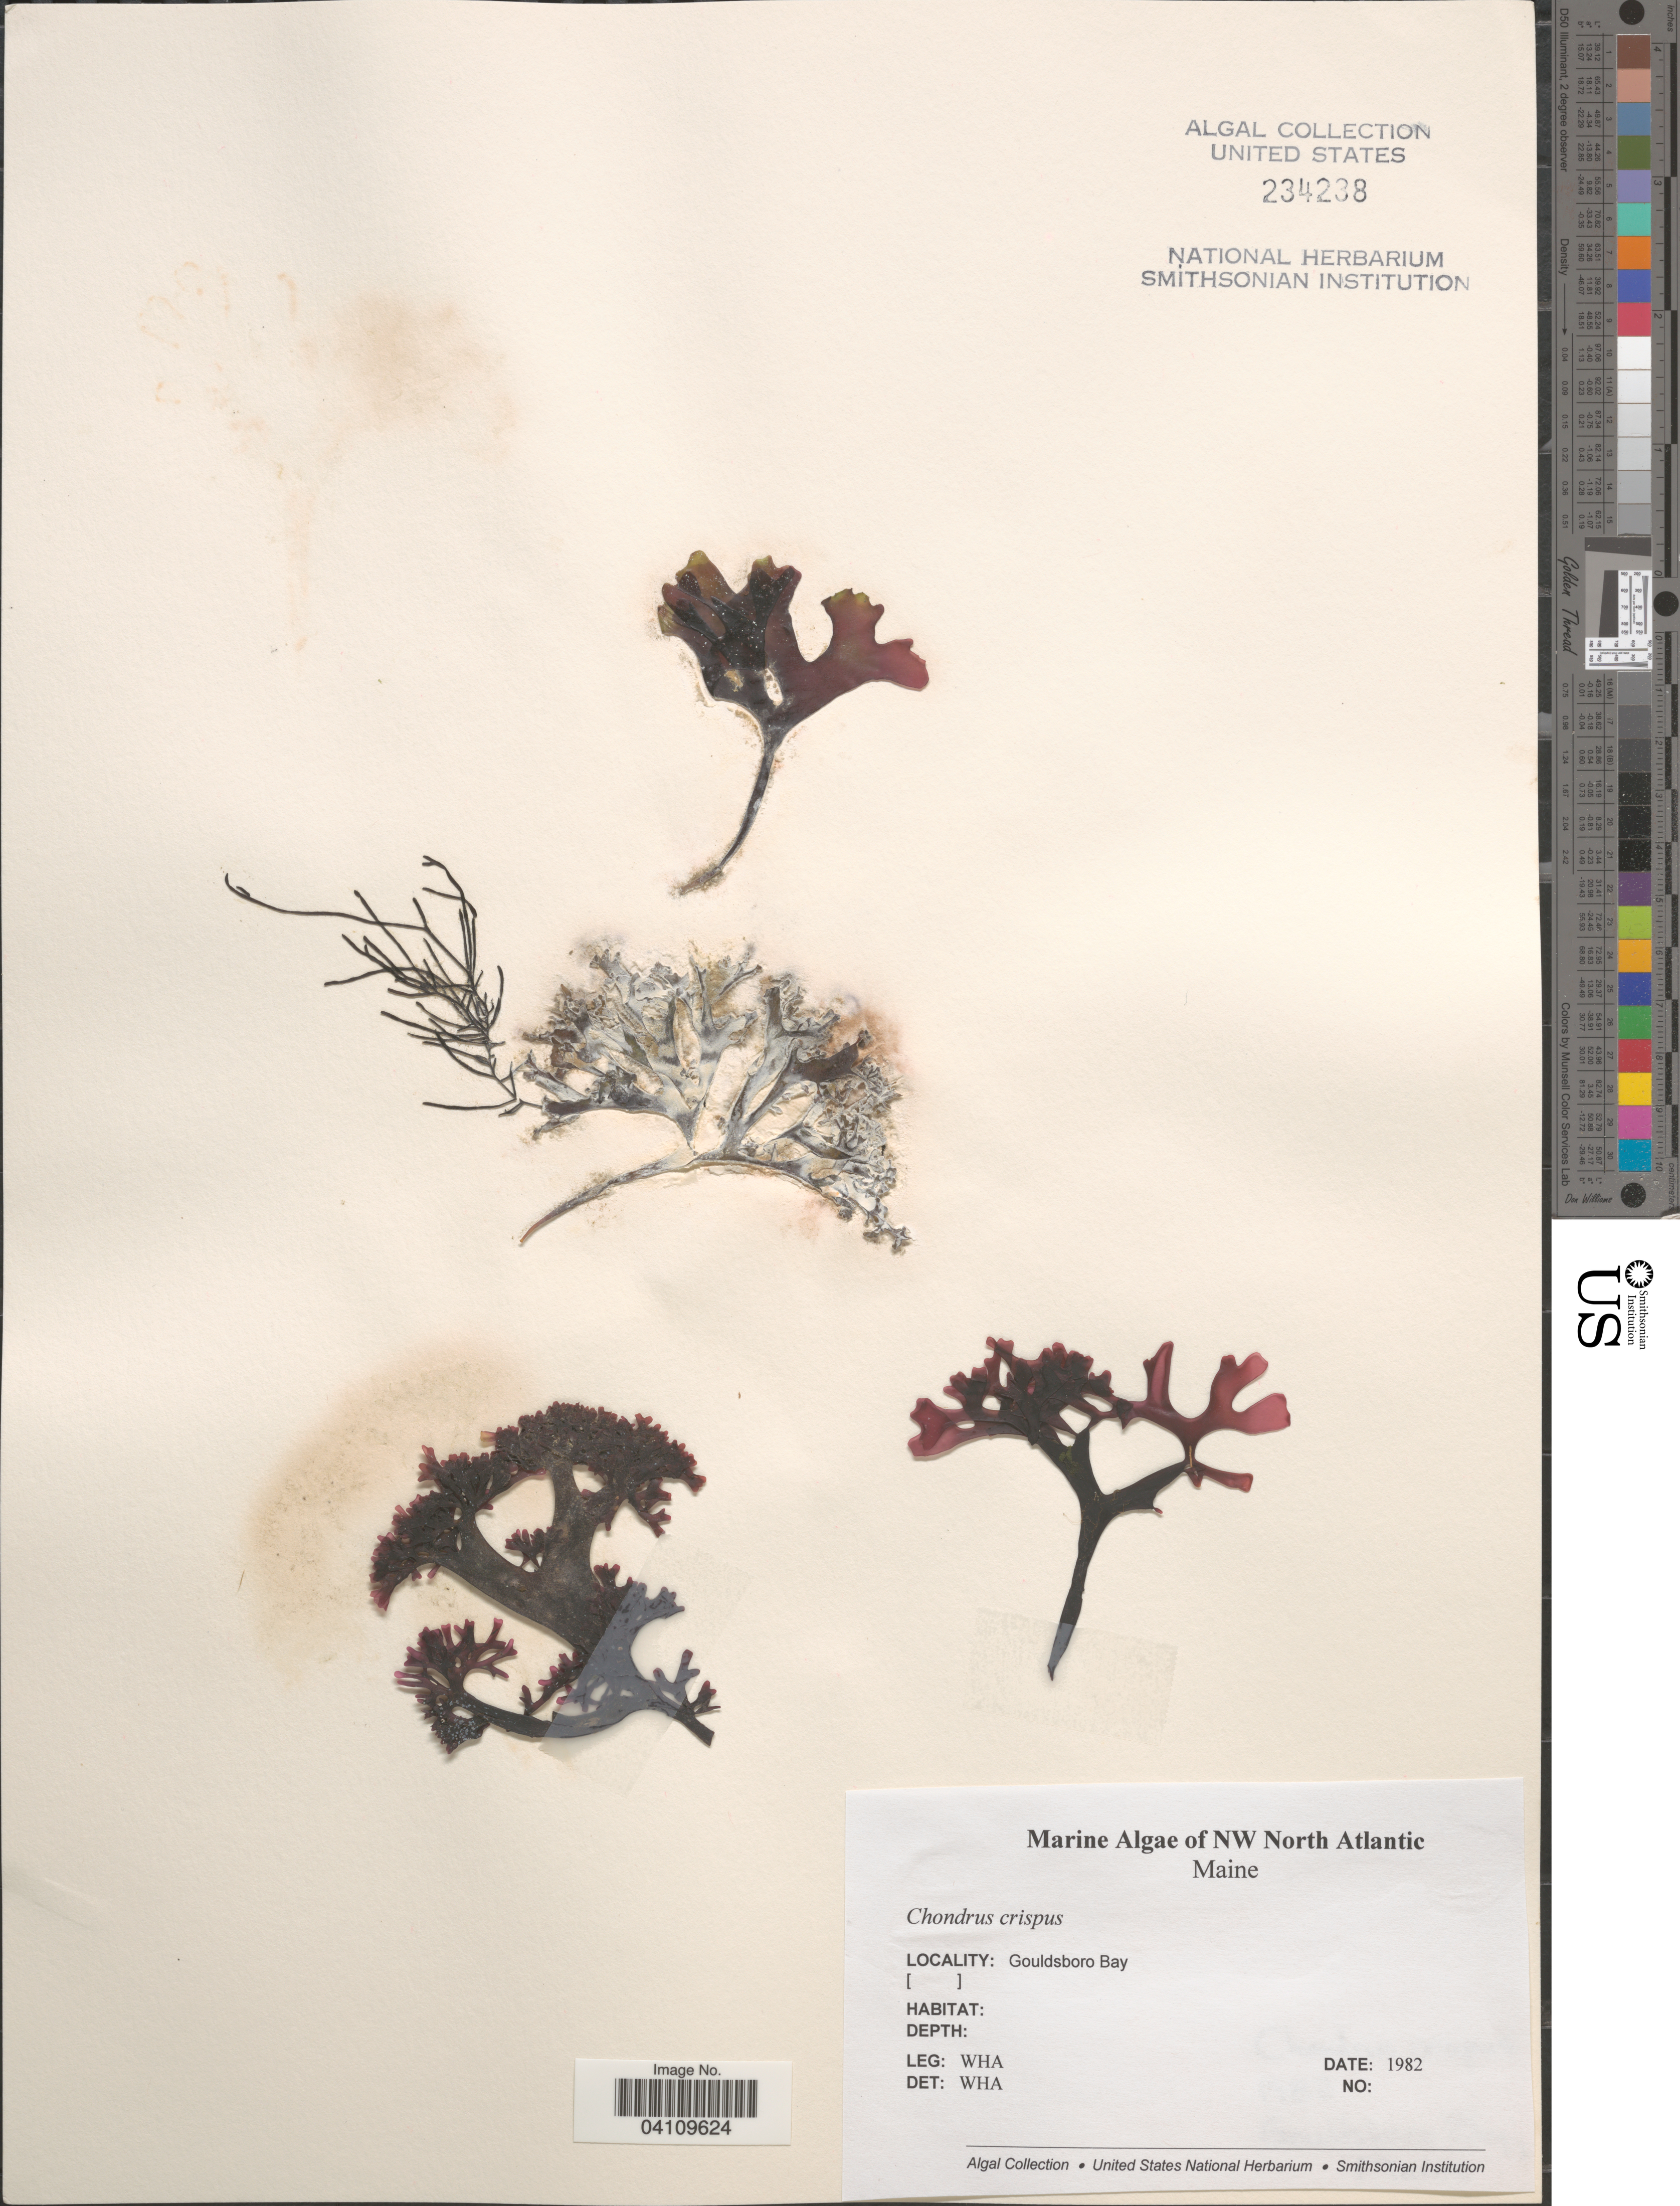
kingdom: Plantae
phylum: Rhodophyta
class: Florideophyceae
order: Gigartinales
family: Gigartinaceae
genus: Chondrus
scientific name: Chondrus crispus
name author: Stackh.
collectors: W. H. Adey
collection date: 1982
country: United States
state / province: Maine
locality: NW North Atlantic. Gouldsboro Bay.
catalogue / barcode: US 234238